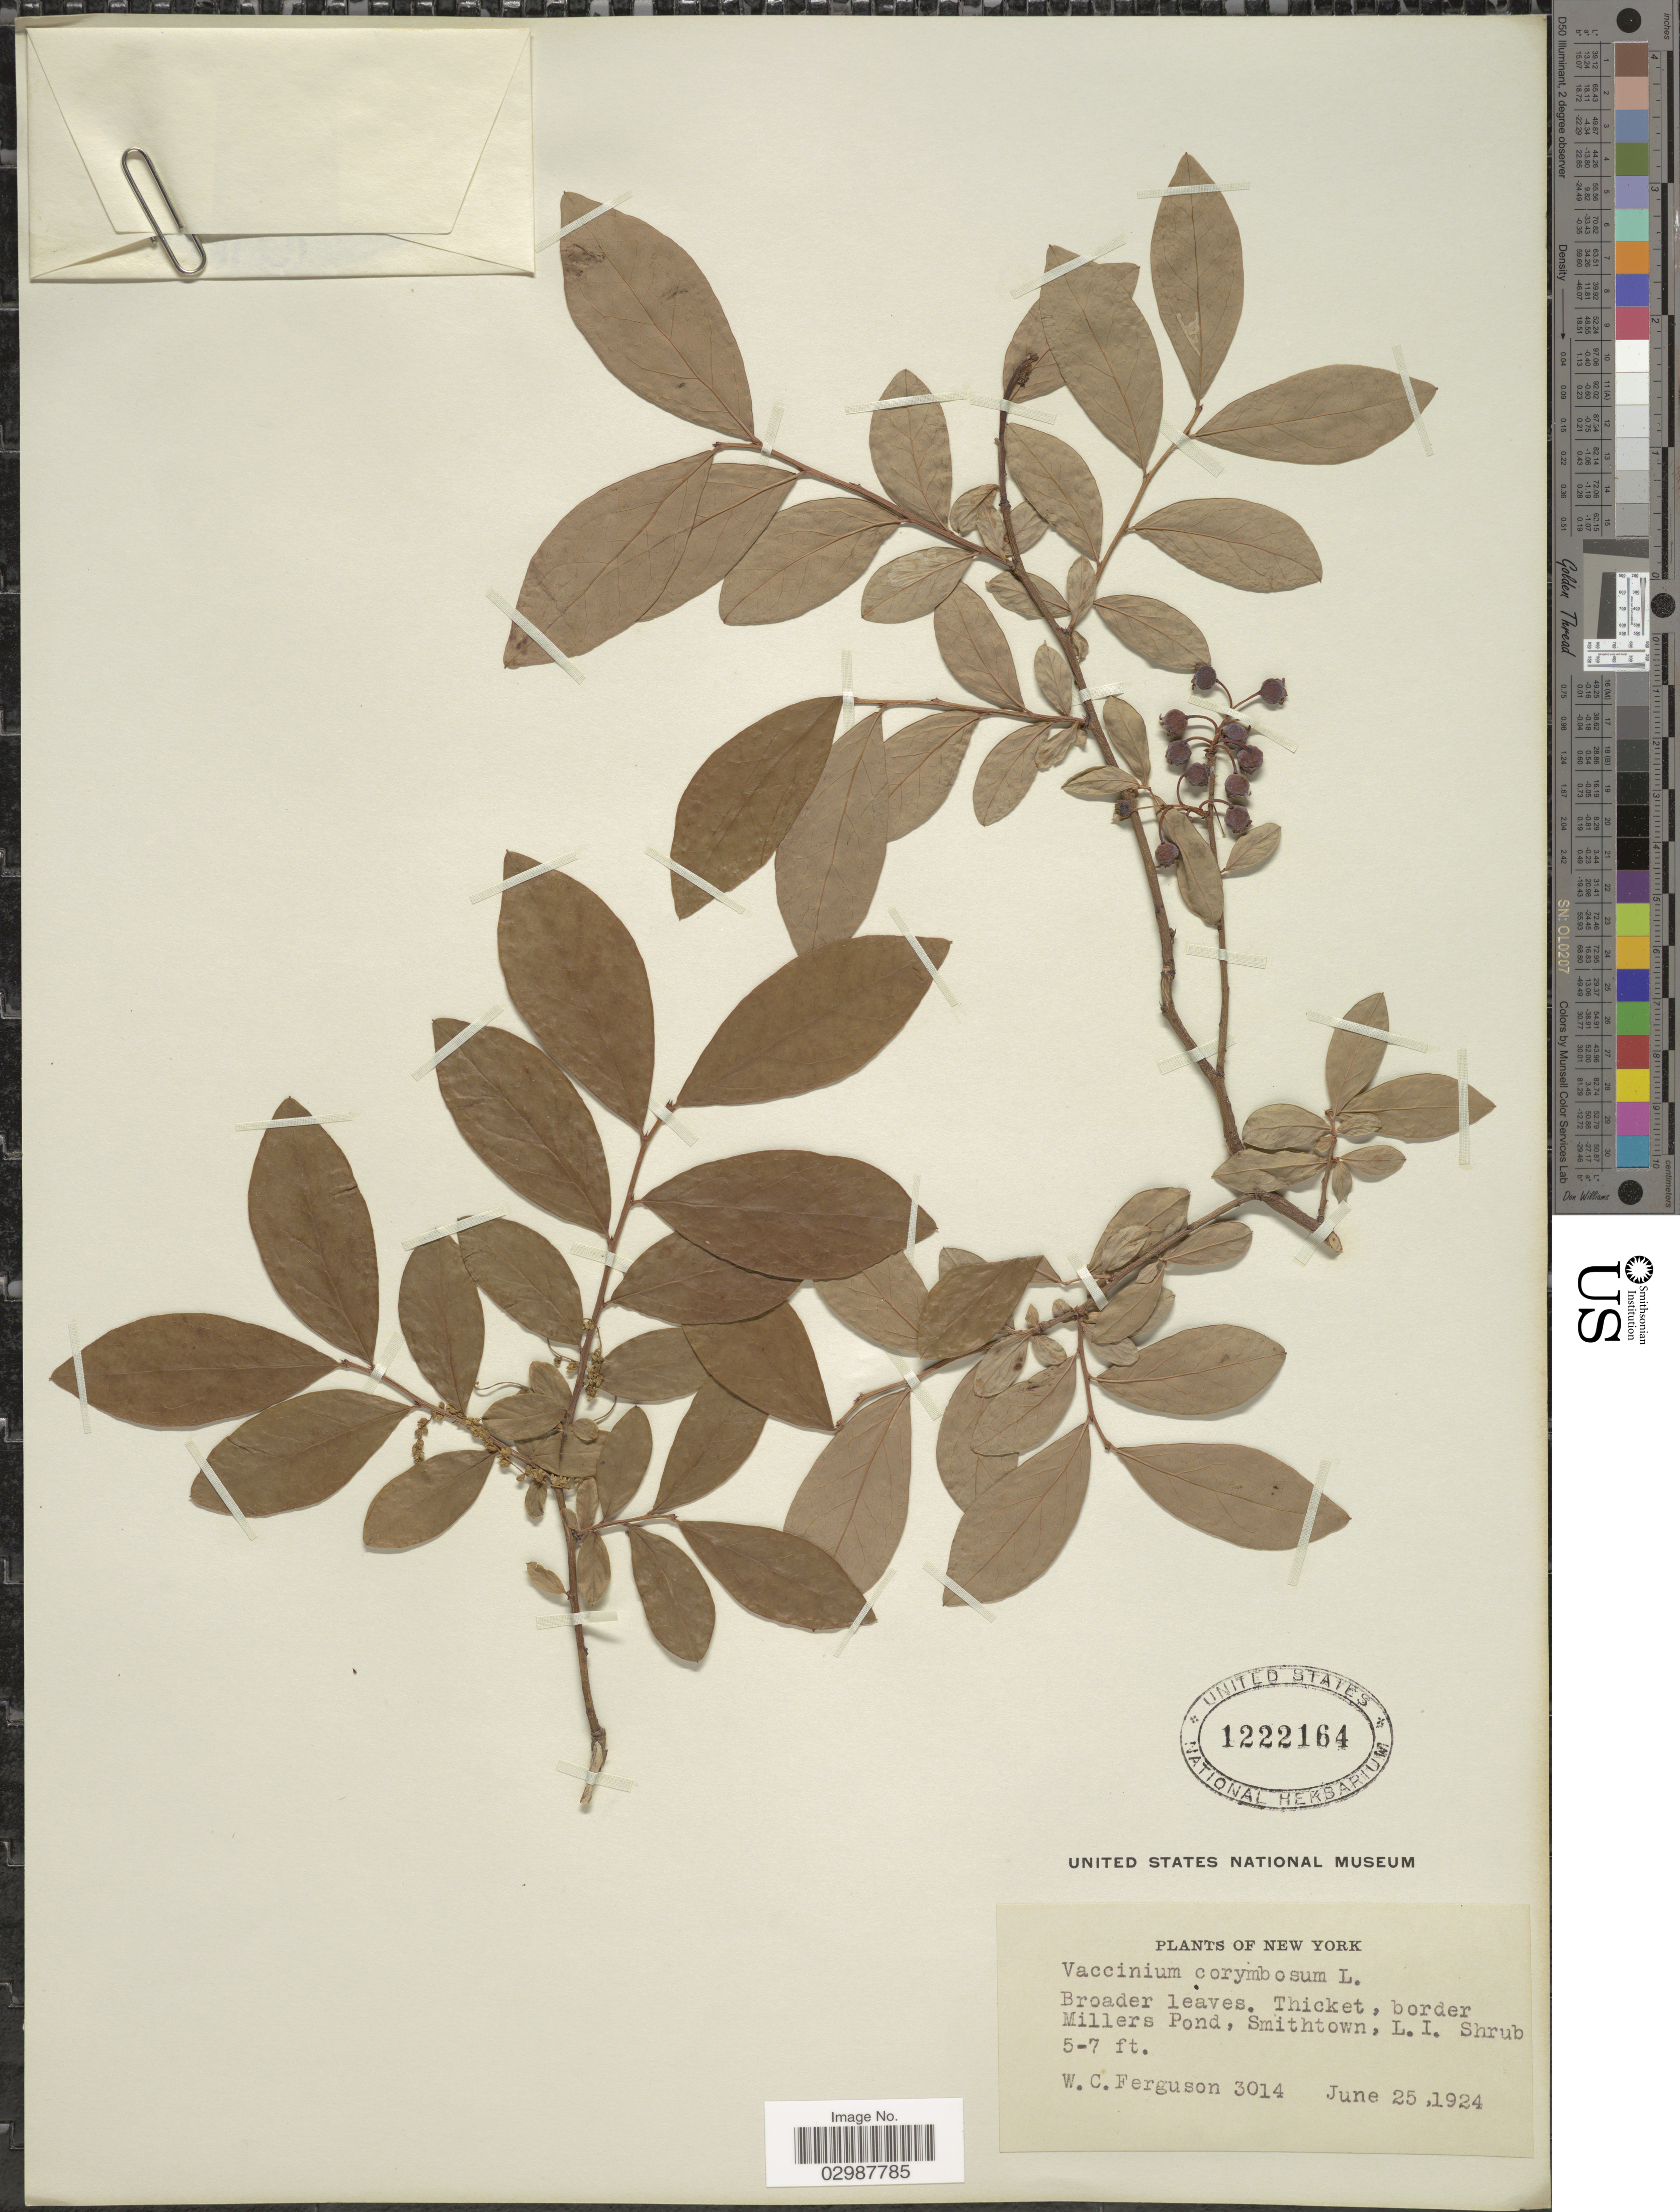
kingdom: Plantae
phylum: Tracheophyta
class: Magnoliopsida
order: Ericales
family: Ericaceae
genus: Vaccinium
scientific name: Vaccinium corymbosum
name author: L.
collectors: W. Ferguson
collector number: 3014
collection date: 1924-06-25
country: United States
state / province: New York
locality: Border Millers Pond, Smithtown, L. I.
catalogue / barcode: US 1222164